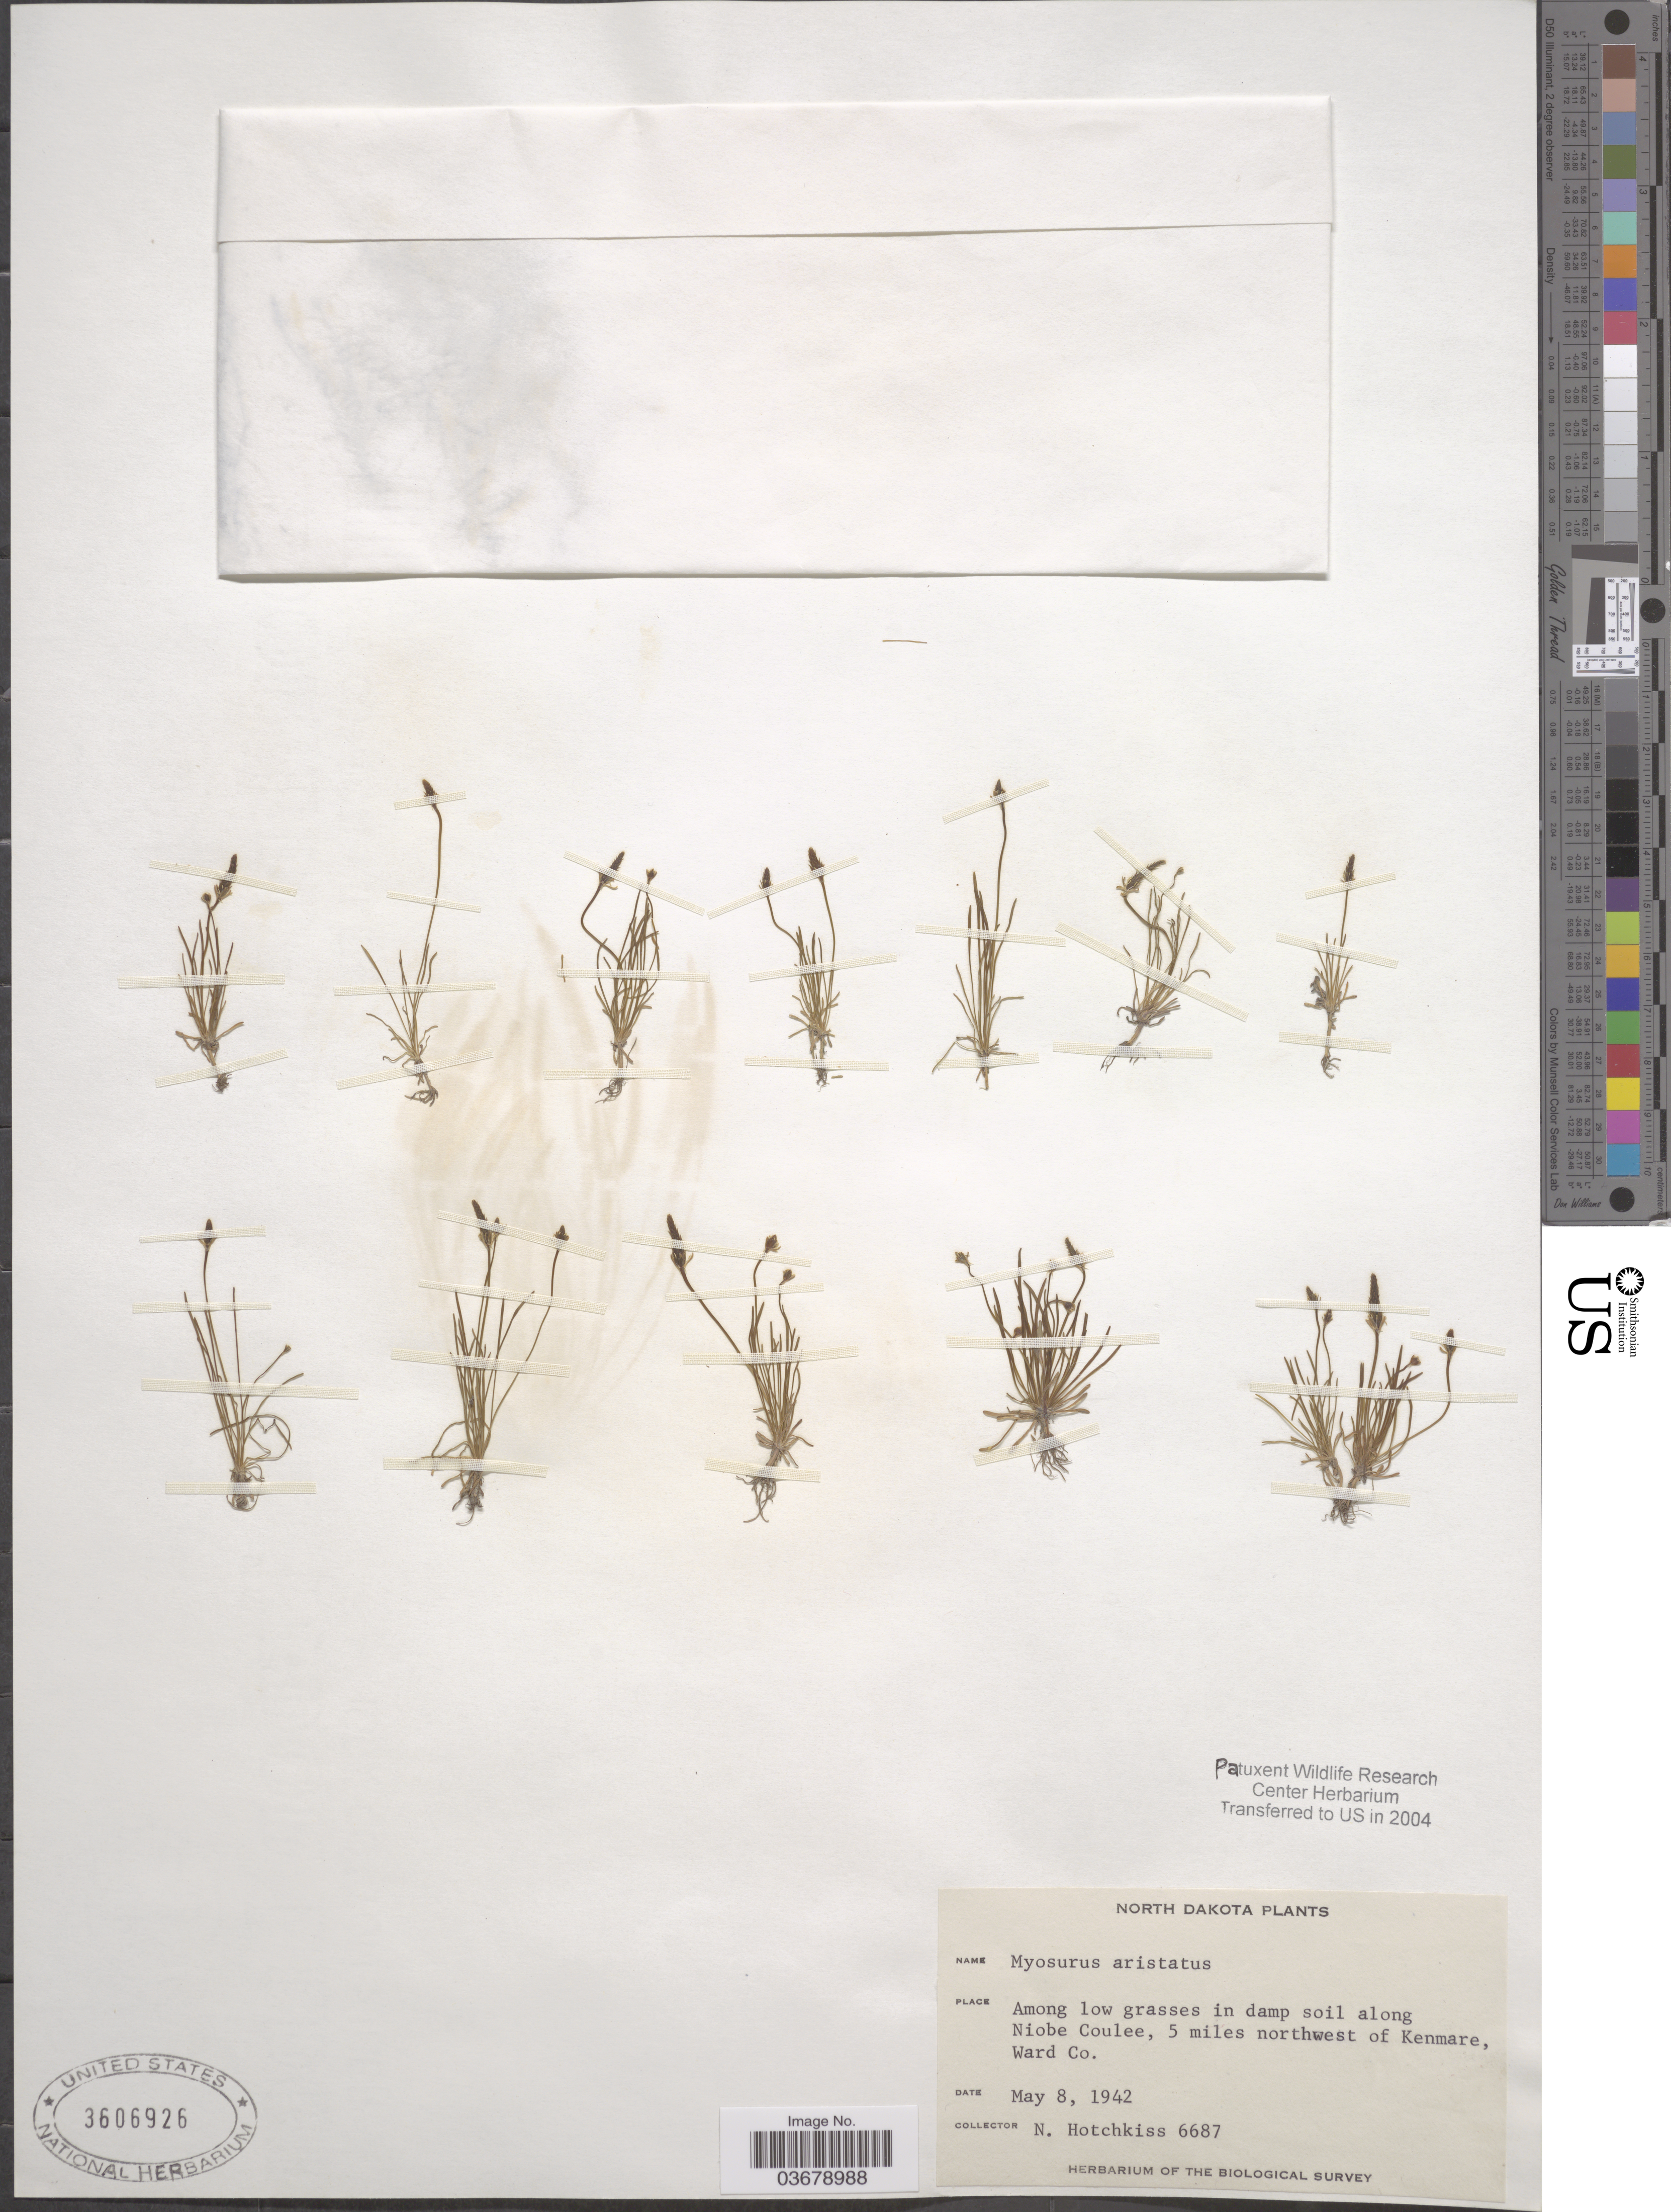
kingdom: Plantae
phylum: Tracheophyta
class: Magnoliopsida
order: Ranunculales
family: Ranunculaceae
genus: Myosurus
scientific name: Myosurus aristatus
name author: Benth.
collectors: N. Hotchkiss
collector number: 6687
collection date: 1942-05-08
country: United States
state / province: North Dakota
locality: Along Niobe Coulee, 5 miles northwest of Kenmare Ward Co.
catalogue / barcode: US 3606926